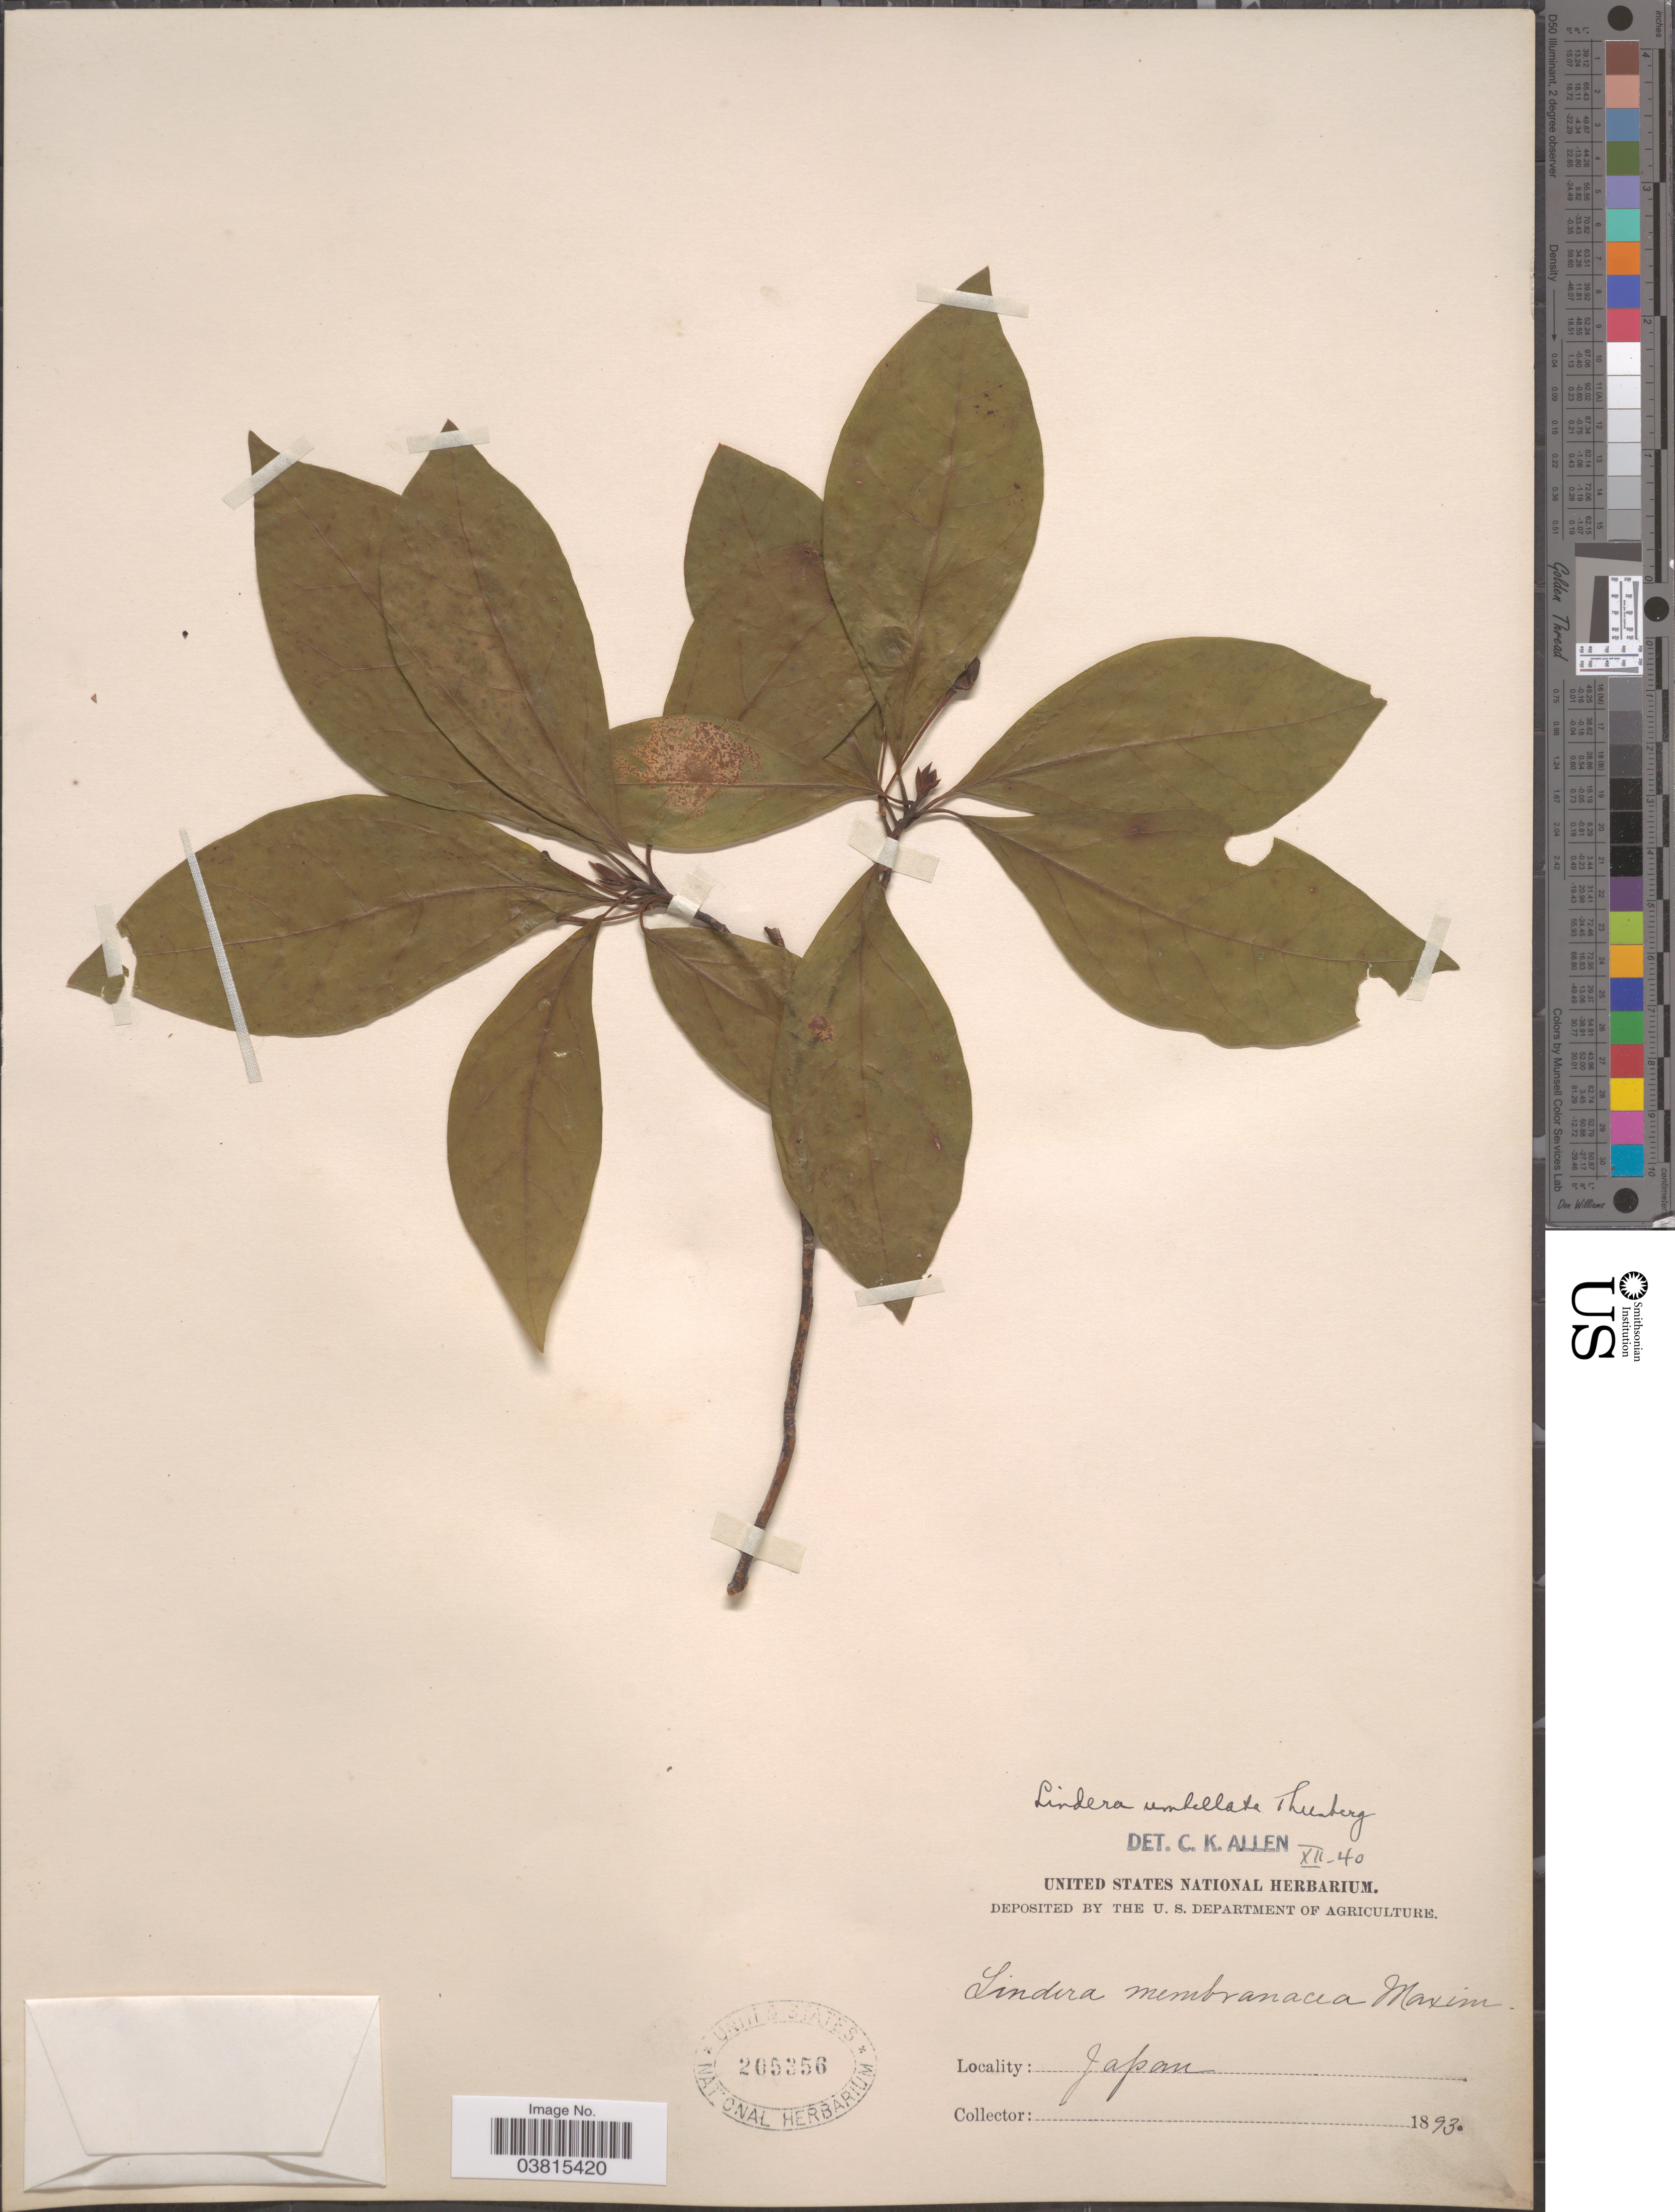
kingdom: Plantae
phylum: Tracheophyta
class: Magnoliopsida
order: Laurales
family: Lauraceae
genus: Lindera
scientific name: Lindera umbellata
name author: Thunb.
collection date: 1893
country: Japan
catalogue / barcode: US 205356